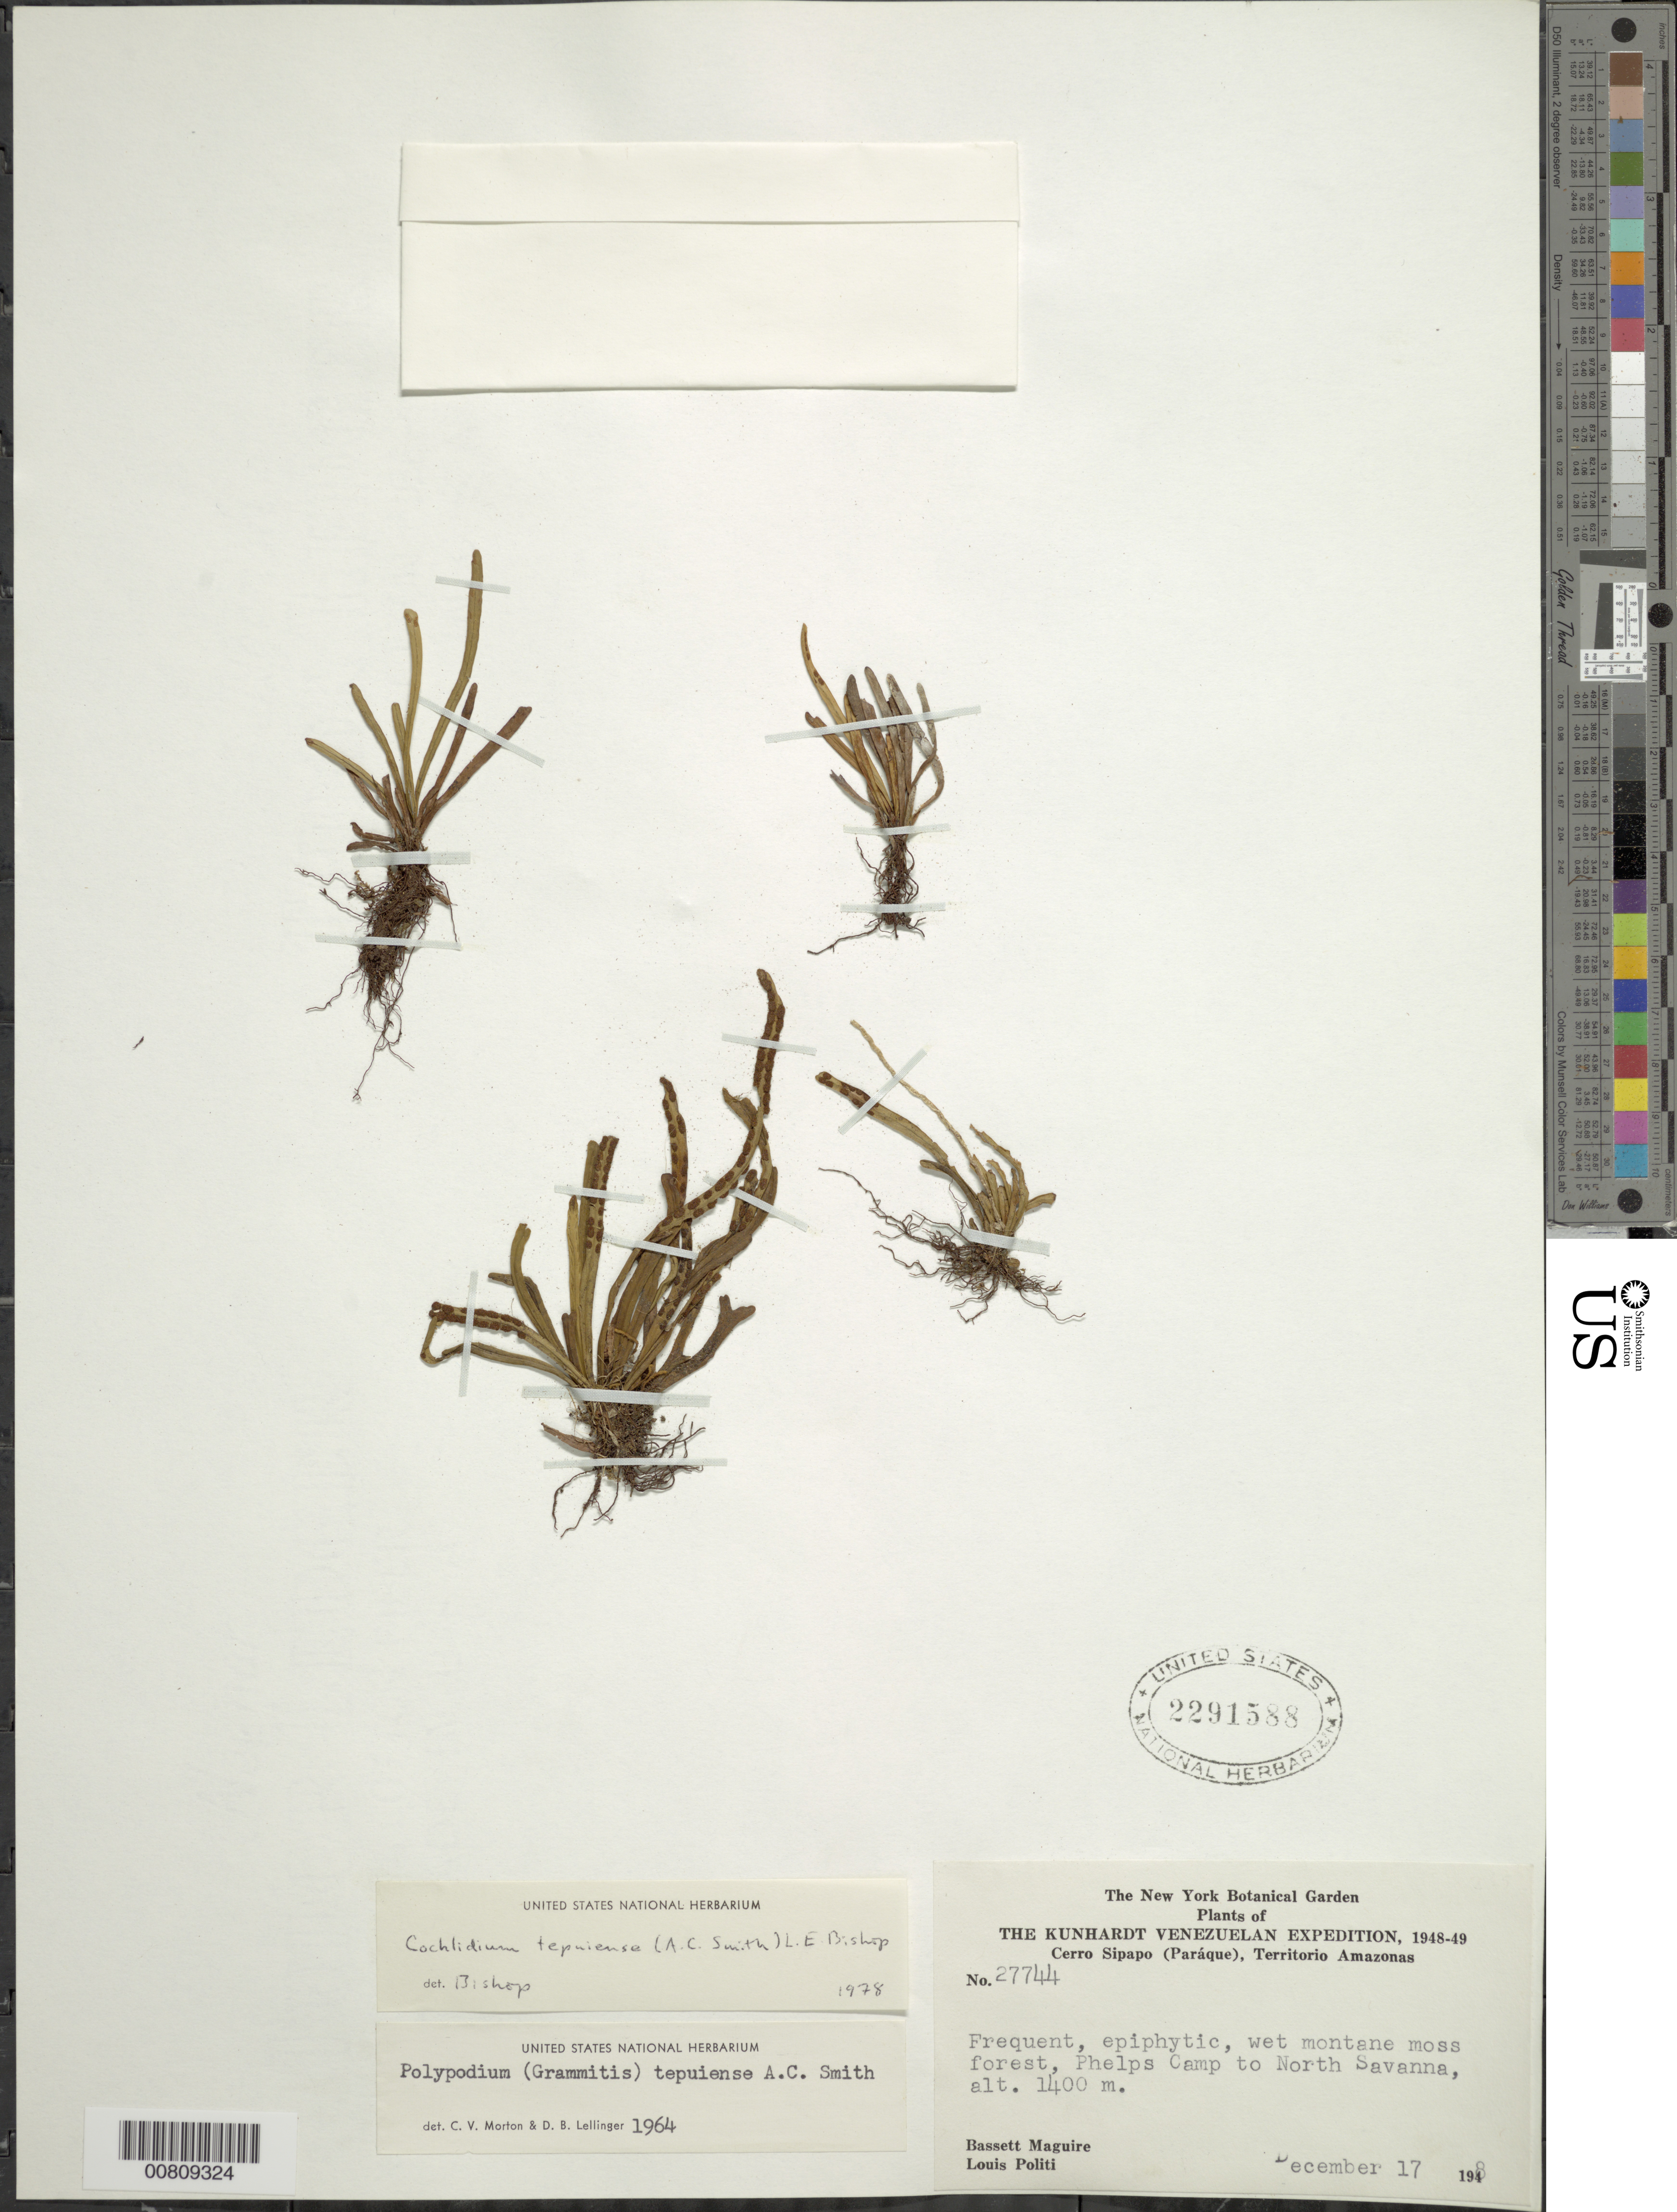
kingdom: Plantae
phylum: Tracheophyta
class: Polypodiopsida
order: Polypodiales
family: Polypodiaceae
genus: Cochlidium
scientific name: Cochlidium tepuiense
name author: (A.C. Sm.) L.E. Bishop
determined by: Bishop, L. E.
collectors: B. Maguire & L. Politi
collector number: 27744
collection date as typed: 17-Dec-48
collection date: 1948-12-17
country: Venezuela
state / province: Amazonas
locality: Cerro Sipapo (Paráque), Phelps Camp to North Savanna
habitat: Wet montane moss forest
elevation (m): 1400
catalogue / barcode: US 2291588